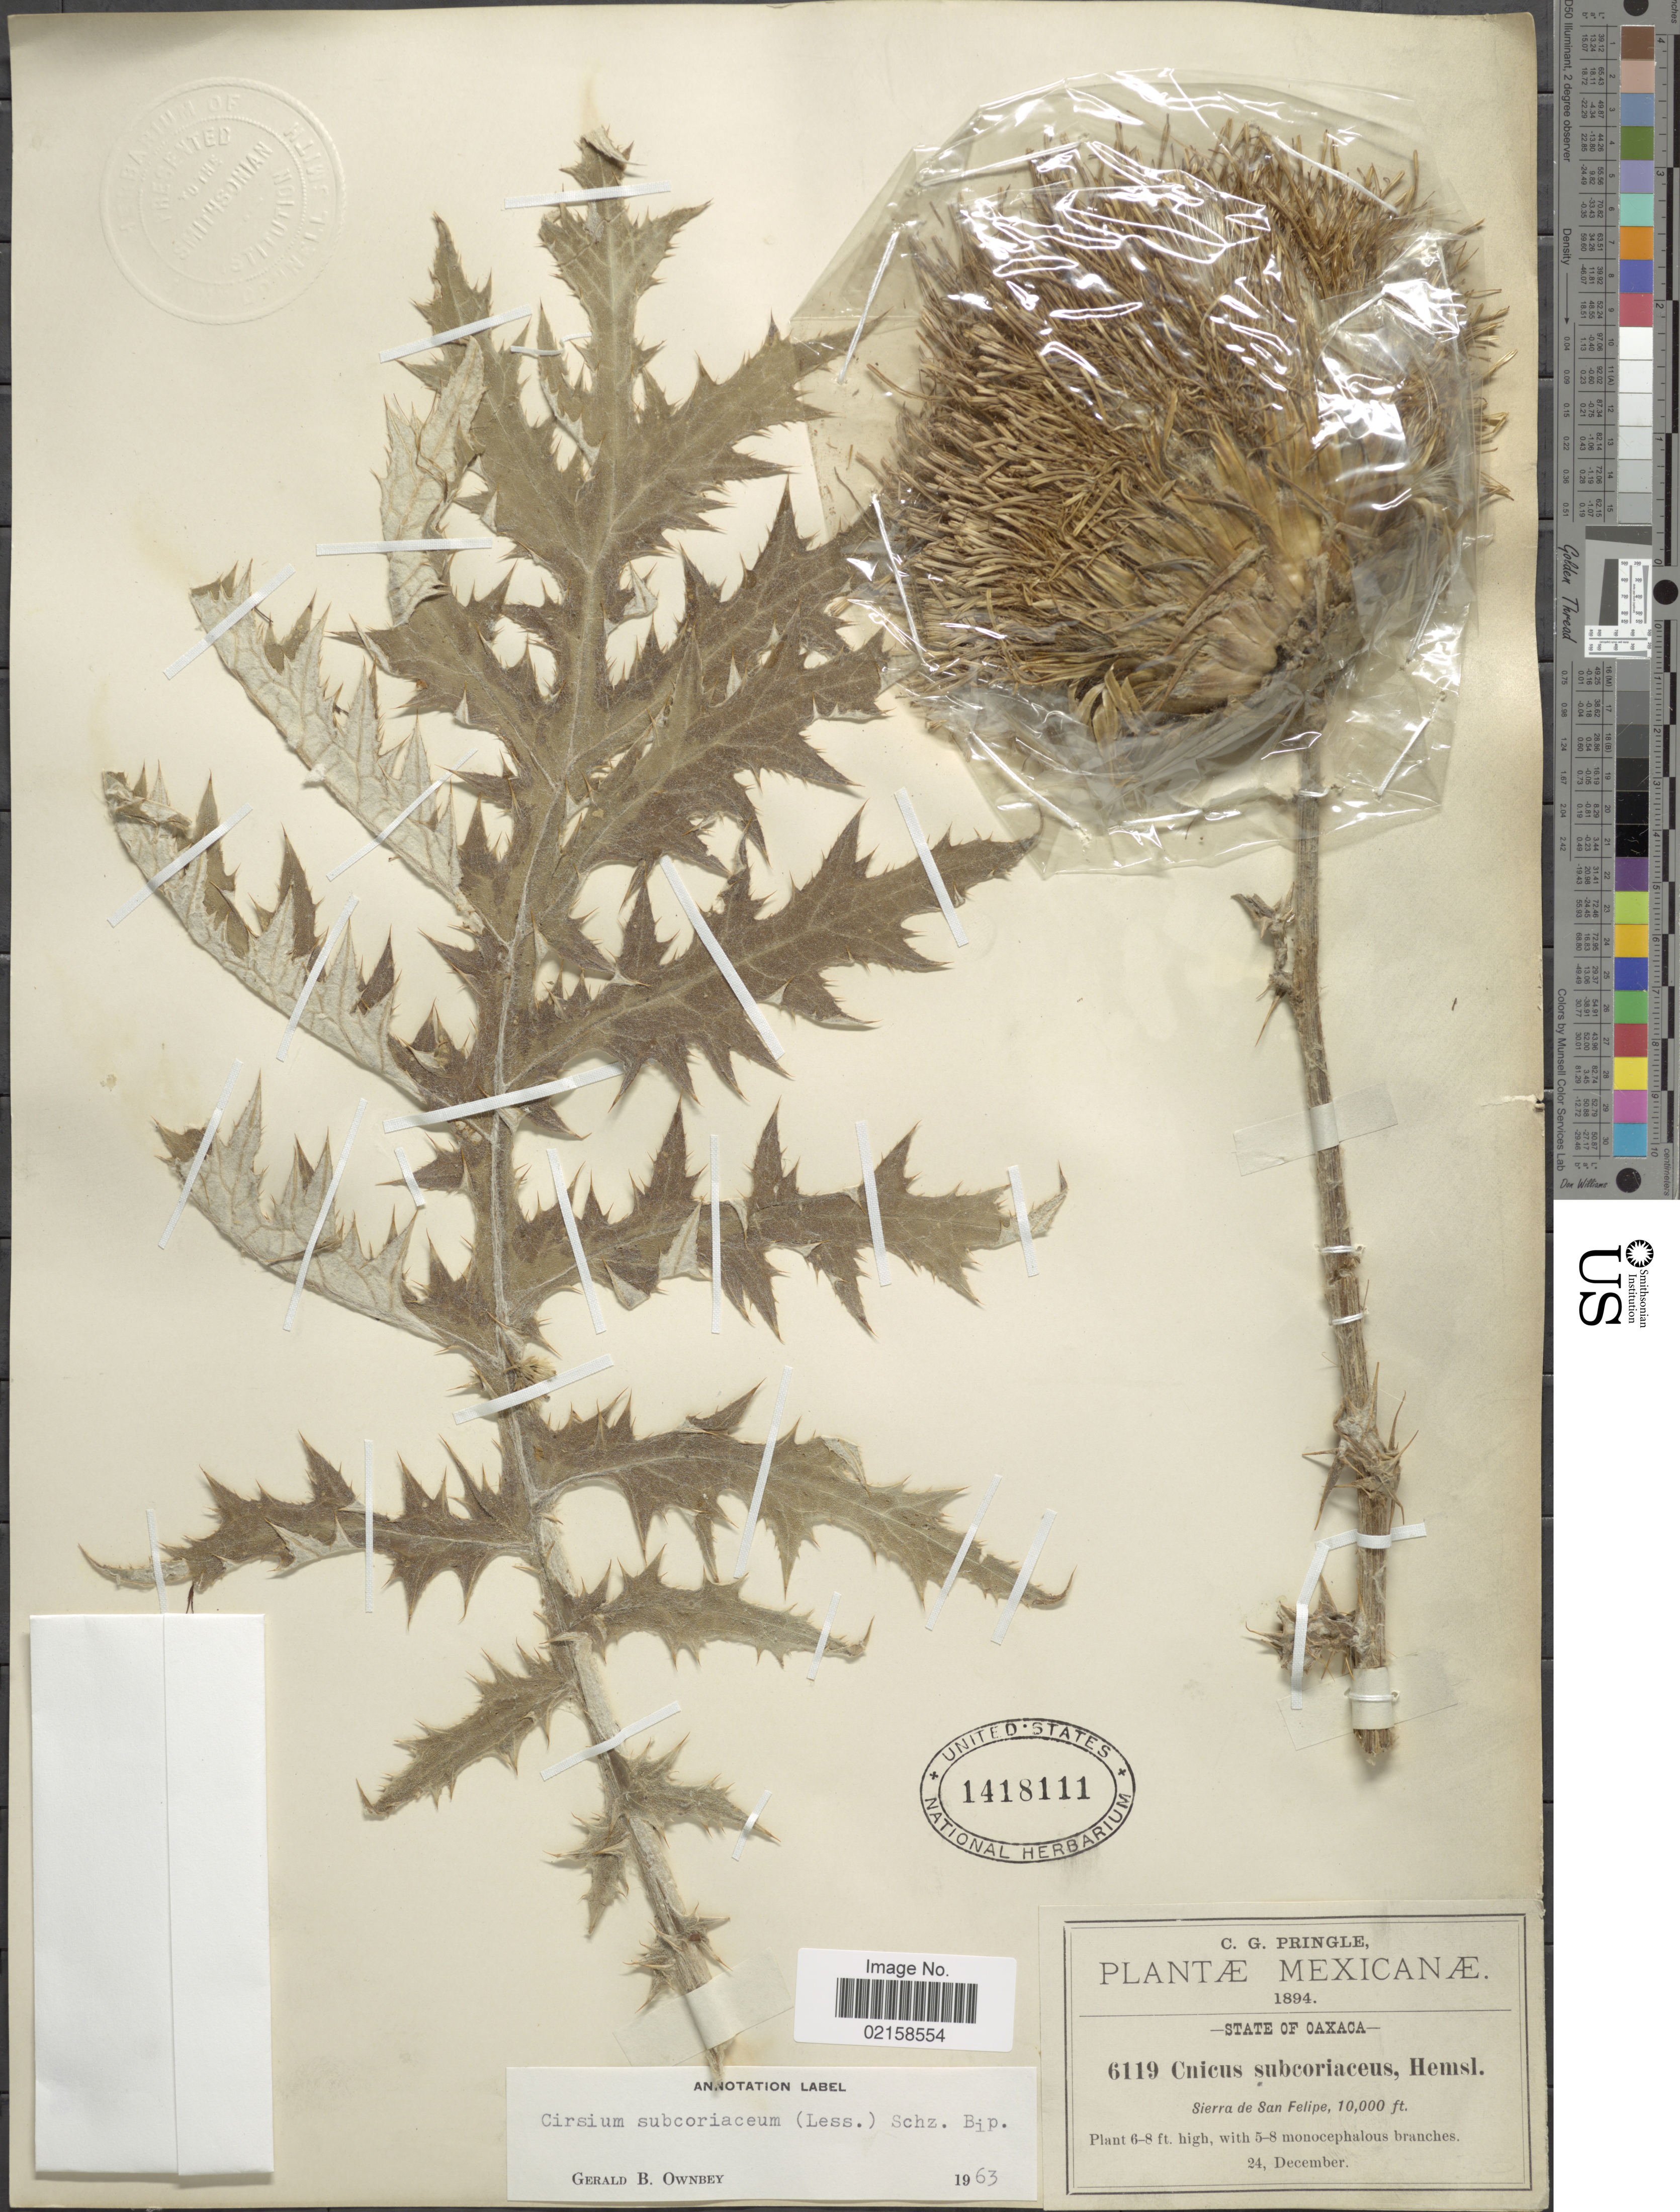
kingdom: Plantae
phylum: Tracheophyta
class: Magnoliopsida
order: Asterales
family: Asteraceae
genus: Cirsium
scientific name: Cirsium subcoriaceum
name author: (Less.) Sch. Bip.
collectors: C. G. Pringle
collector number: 6119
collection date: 1894-12-24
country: Mexico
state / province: Oaxaca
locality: Sierra de San Felipe.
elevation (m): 3048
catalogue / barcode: US 1418111